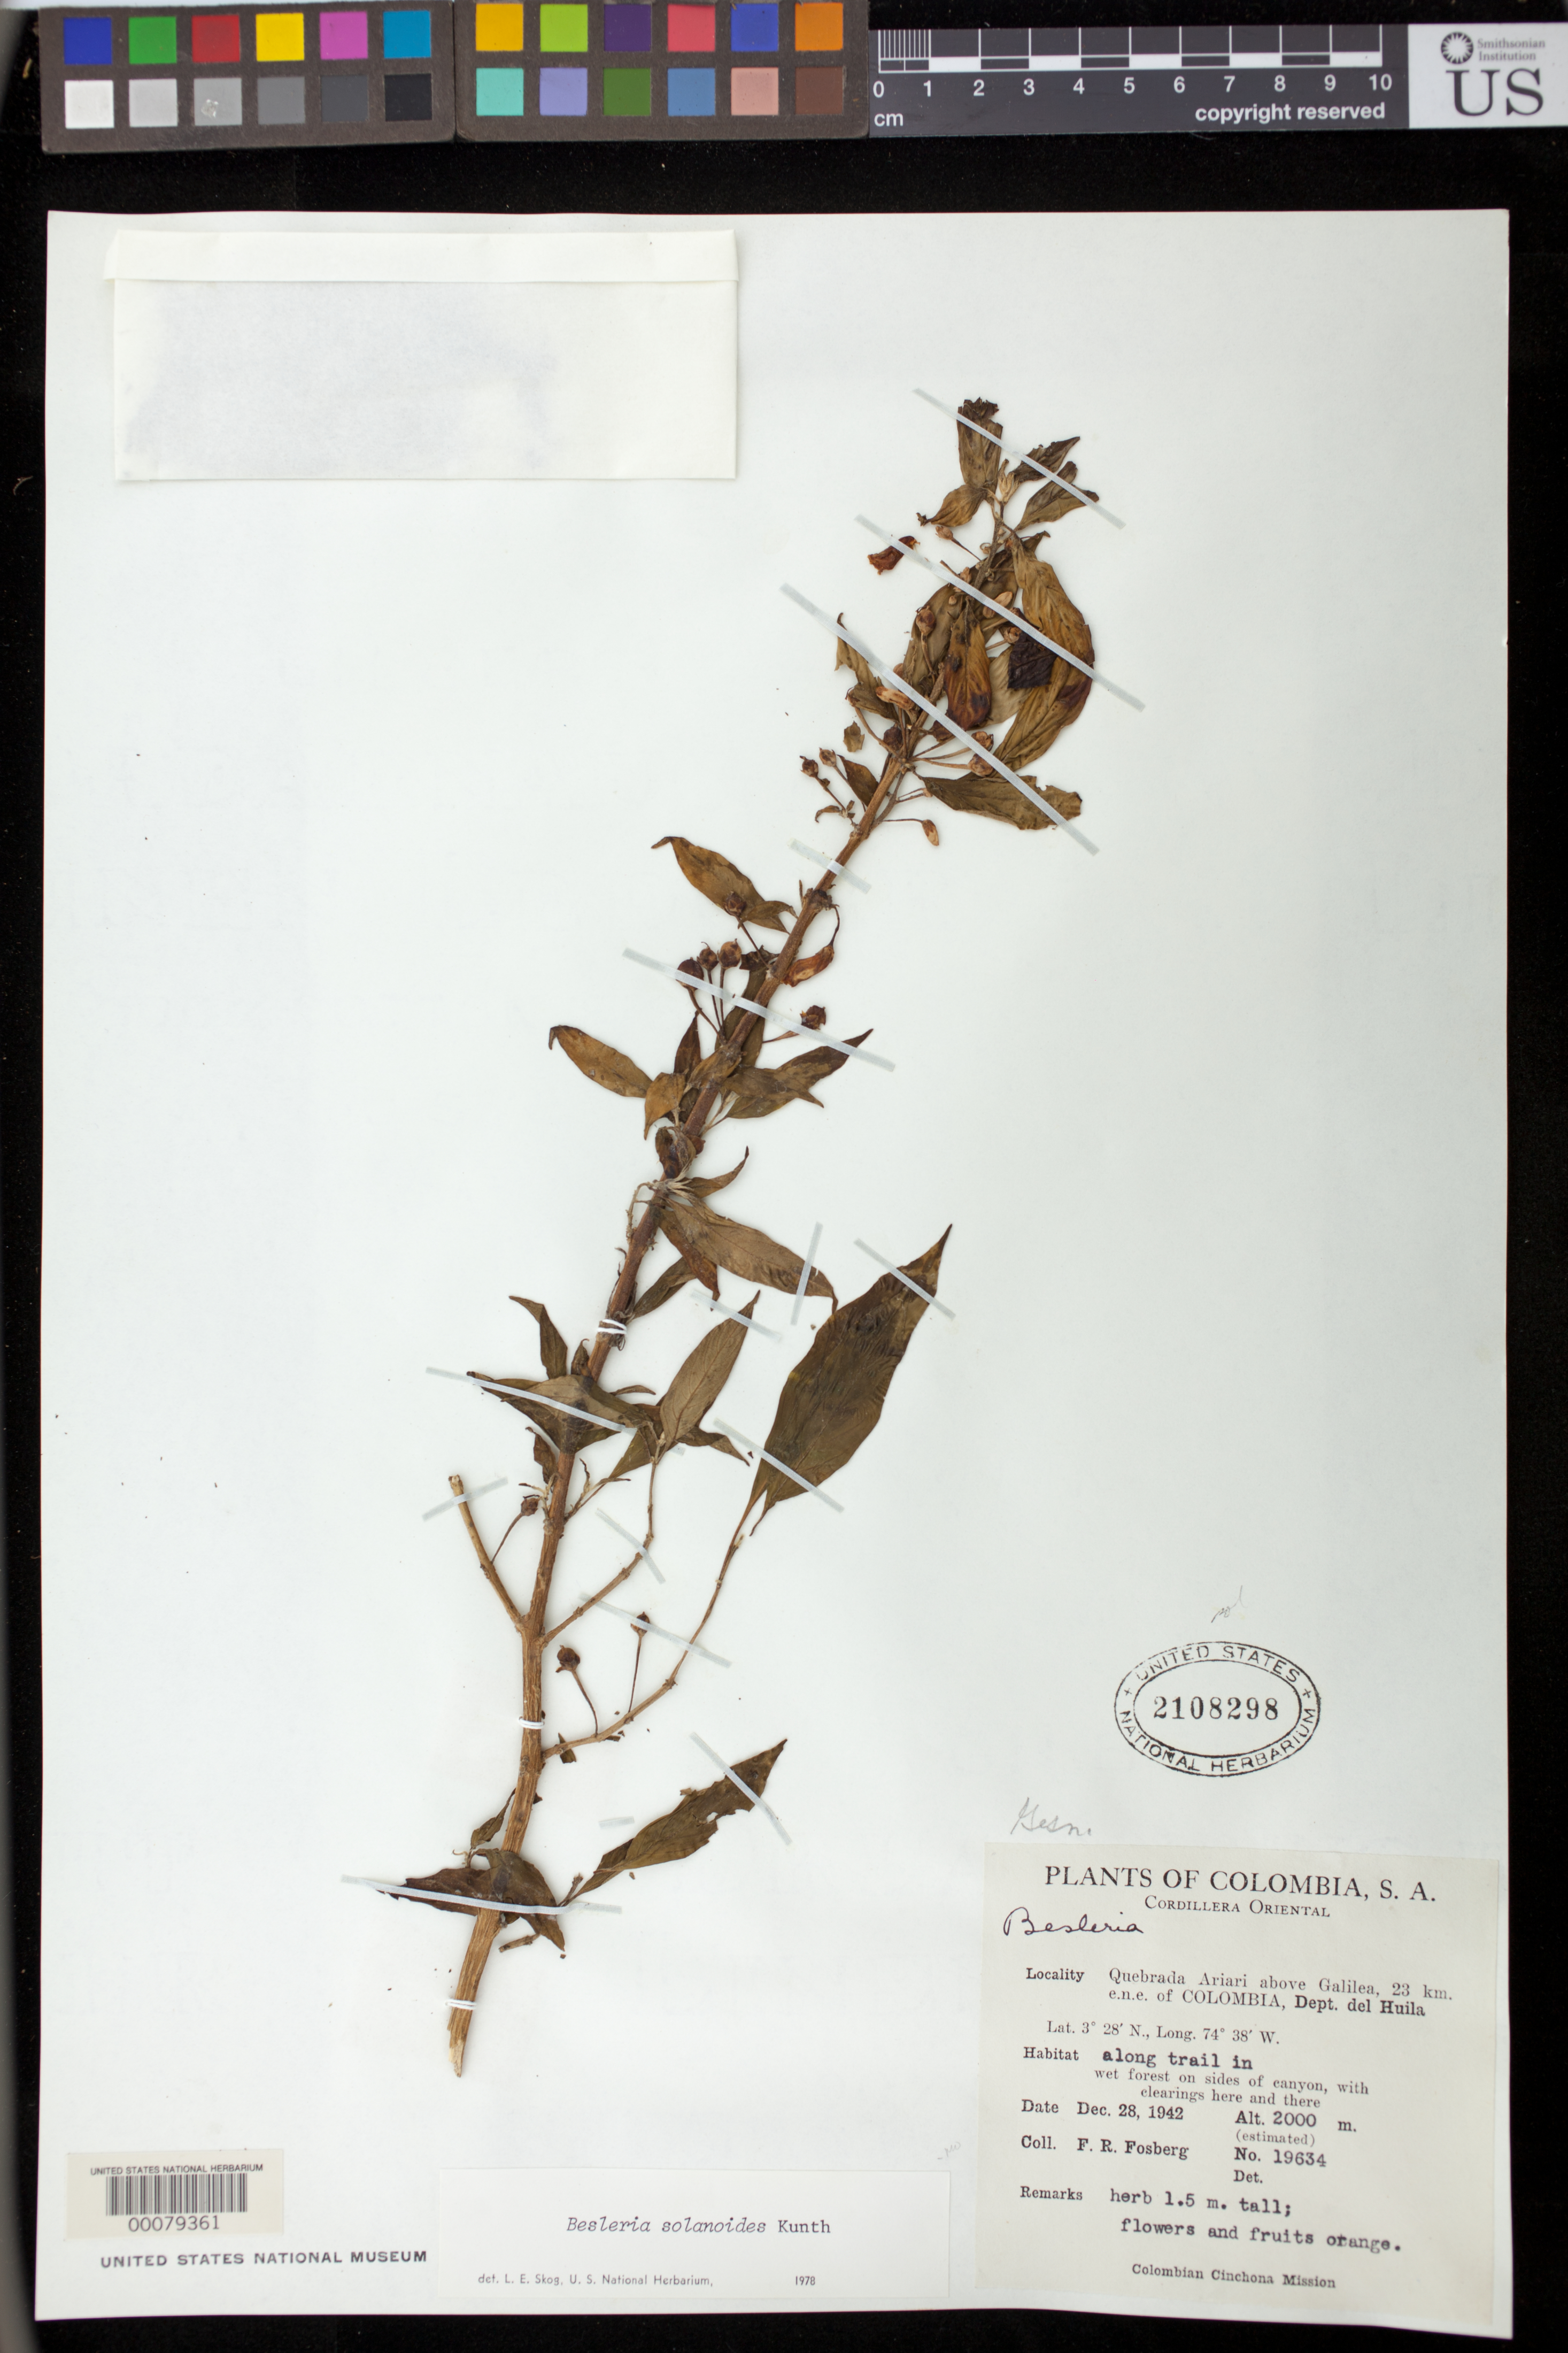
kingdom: Plantae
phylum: Tracheophyta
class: Magnoliopsida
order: Lamiales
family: Gesneriaceae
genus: Besleria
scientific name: Besleria solanoides var. solanoides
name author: Kunth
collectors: F. R. Fosberg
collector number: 19634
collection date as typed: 28 Dec 1942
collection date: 1942-12-28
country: Colombia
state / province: Huila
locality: Cordillera Oriental, Quebrada Ariari above Galilea, 23 km ENE of Colombia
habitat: Along trail in wet forest on sides of canyon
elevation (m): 2000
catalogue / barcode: US 2108298